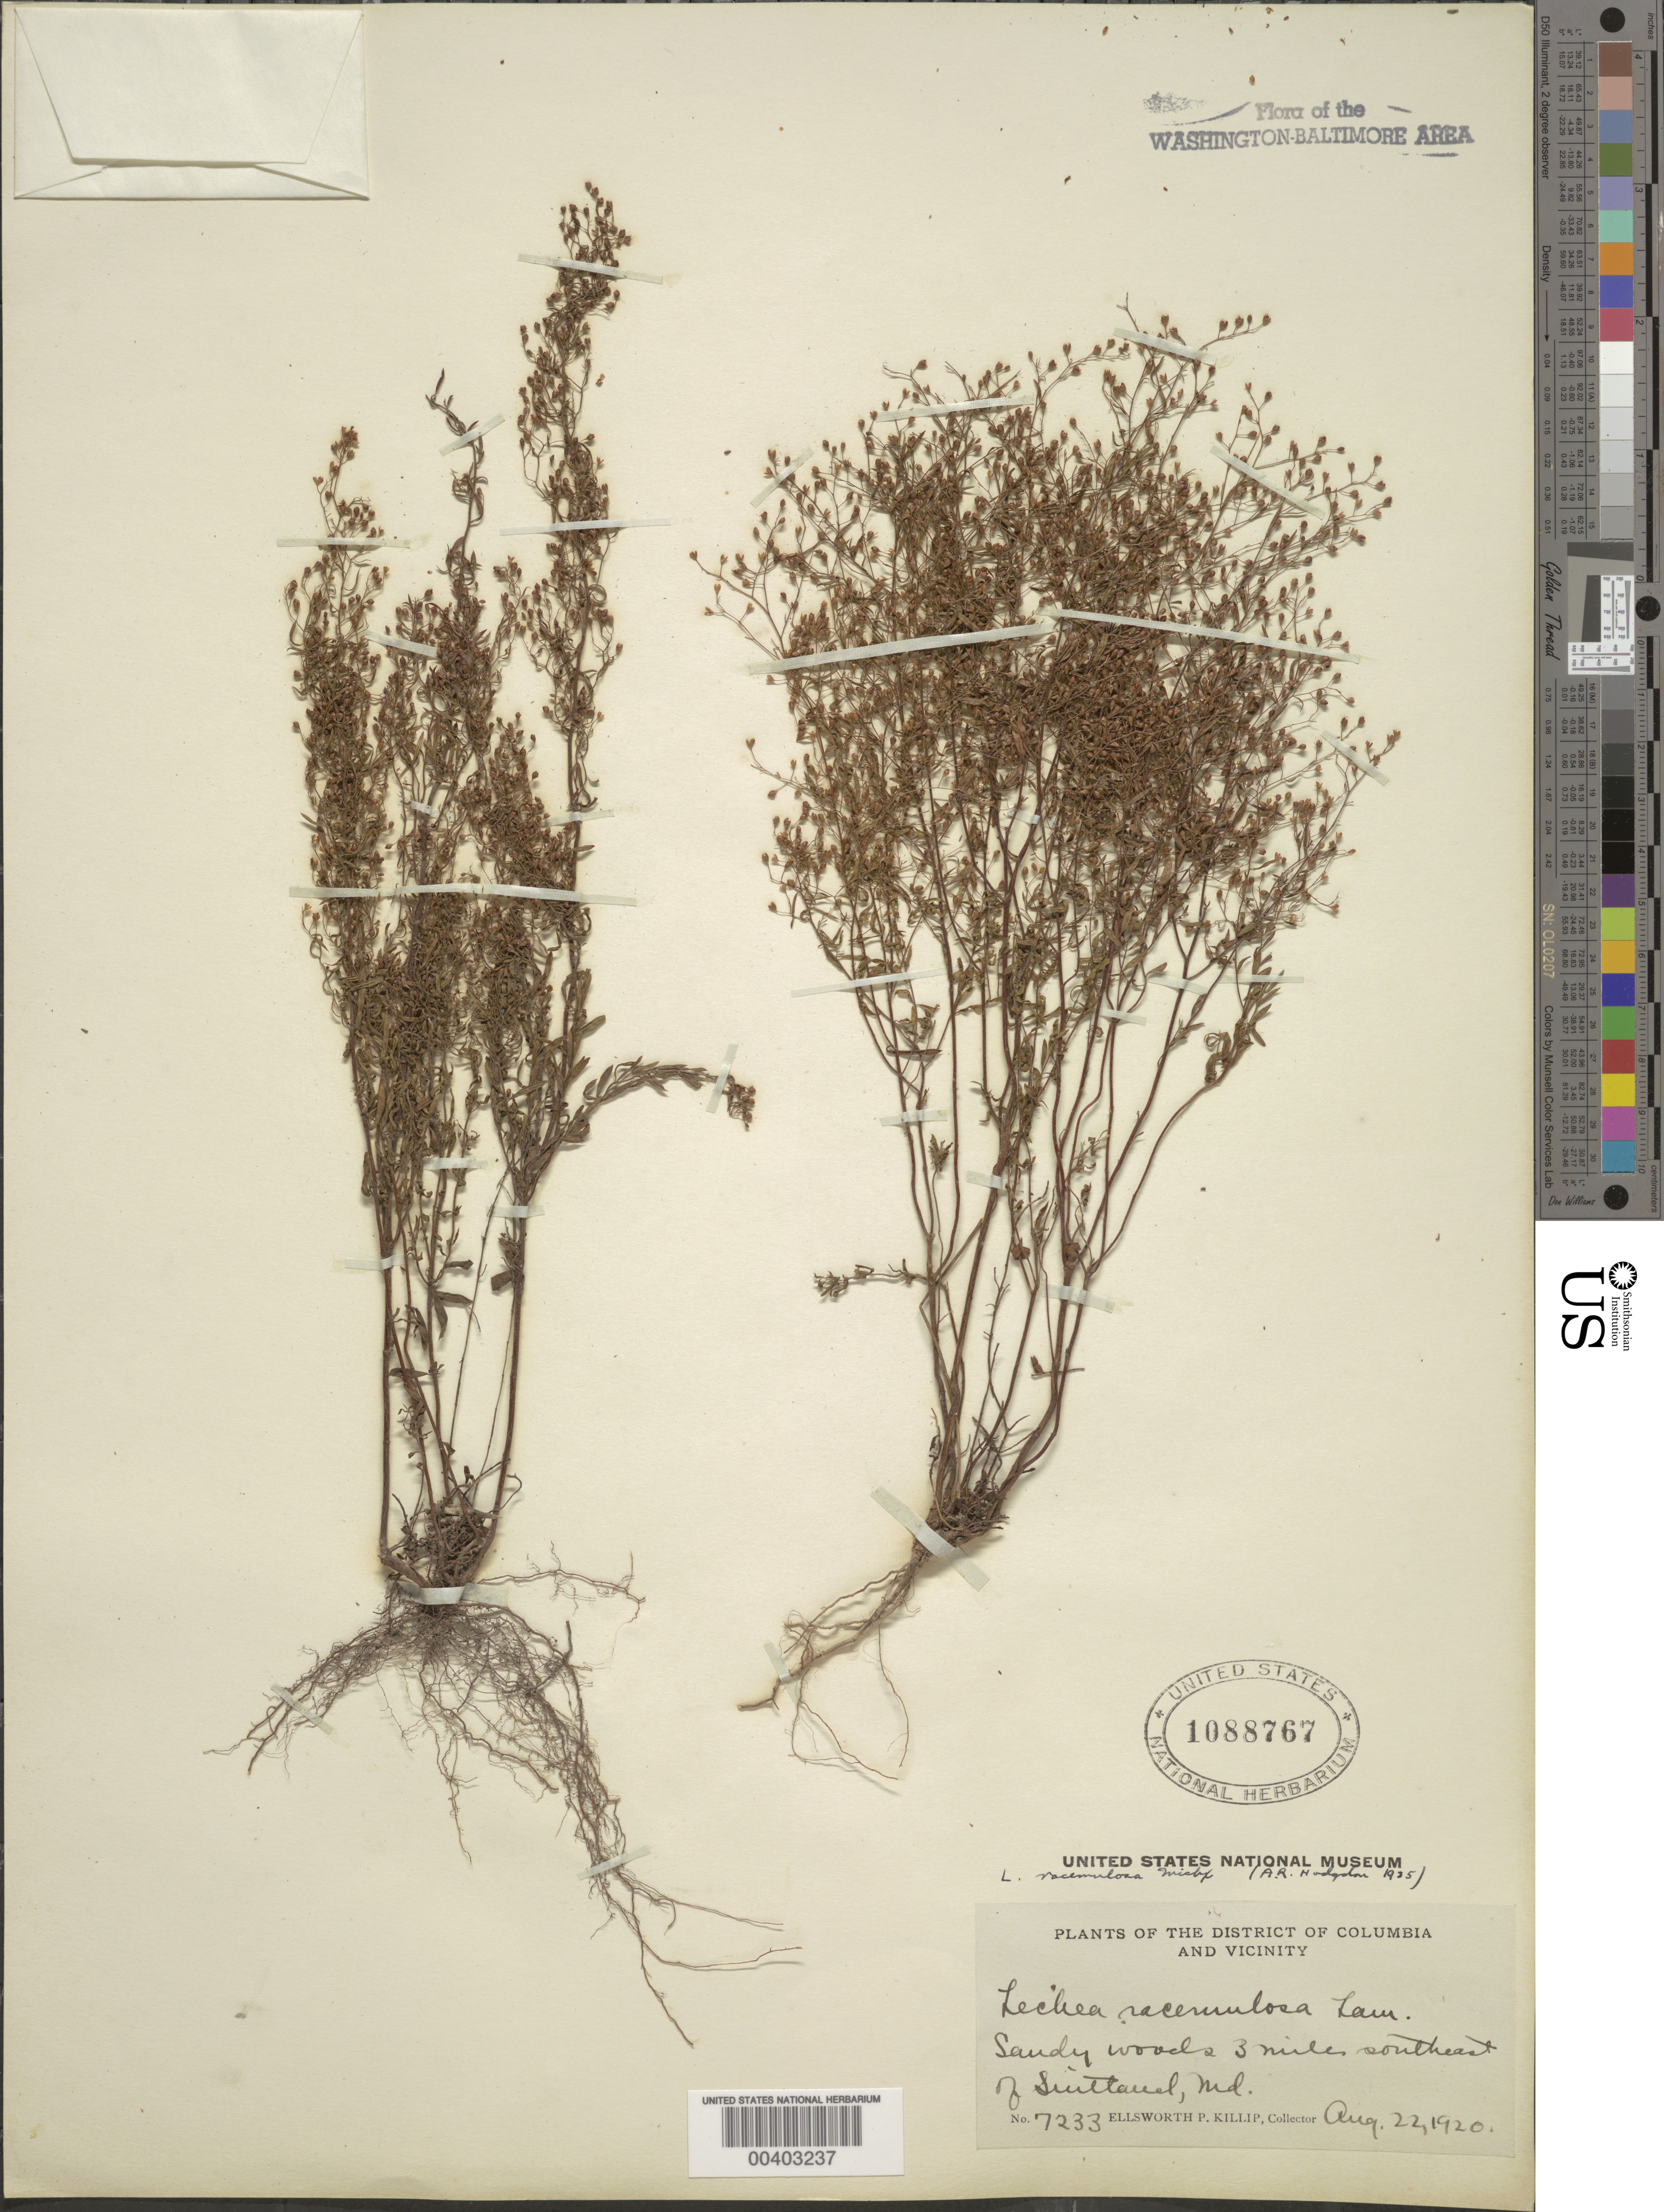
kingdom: Plantae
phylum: Tracheophyta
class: Magnoliopsida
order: Malvales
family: Cistaceae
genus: Lechea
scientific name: Lechea racemulosa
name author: Michx.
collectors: E. P. Killip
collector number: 7233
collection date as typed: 22 Aug 1920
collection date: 1920-08-22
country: United States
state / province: Maryland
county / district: Prince George's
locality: Southeast of Suitland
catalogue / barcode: US 1088767